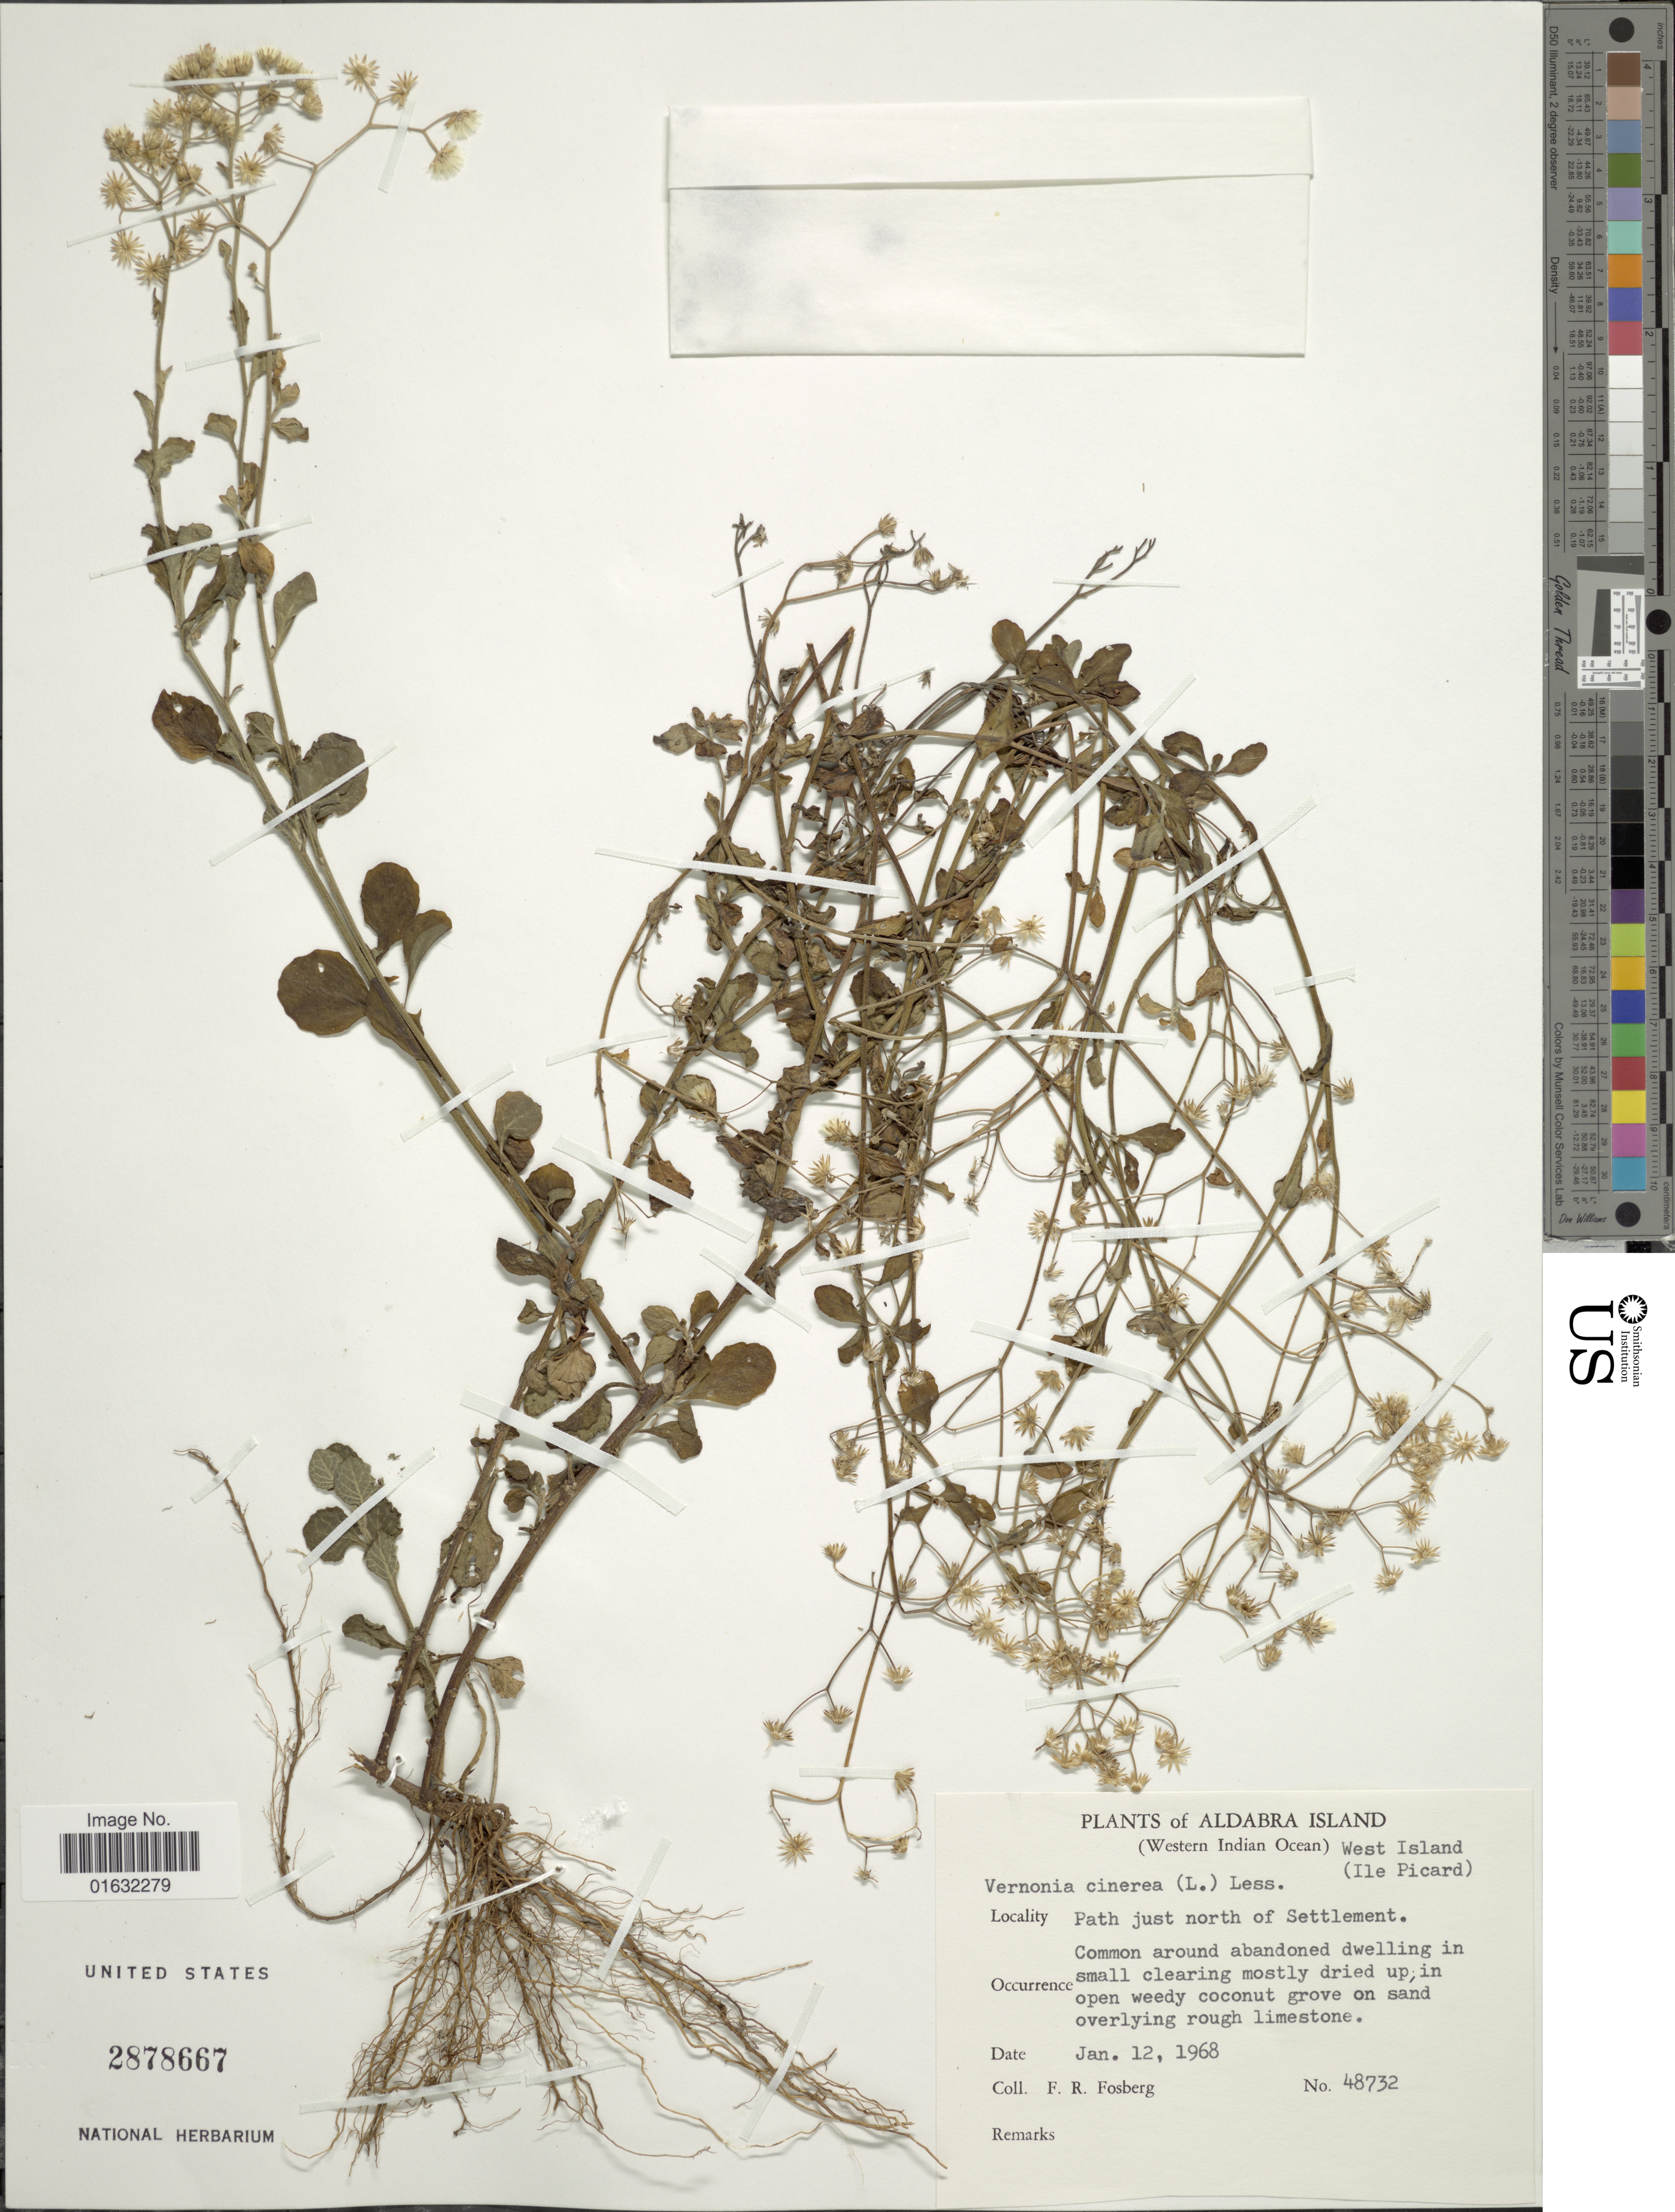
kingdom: Plantae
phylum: Tracheophyta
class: Magnoliopsida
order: Asterales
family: Asteraceae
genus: Cyanthillium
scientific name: Cyanthillium cinereum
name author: (L.) H. Rob.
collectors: F. R. Fosberg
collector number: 48732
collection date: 1968-01-12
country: Seychelles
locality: Aldabra Island, (Western Insdian Ocean), West Island (Ile Picard), Path just north of Settlement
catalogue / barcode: US 2878667